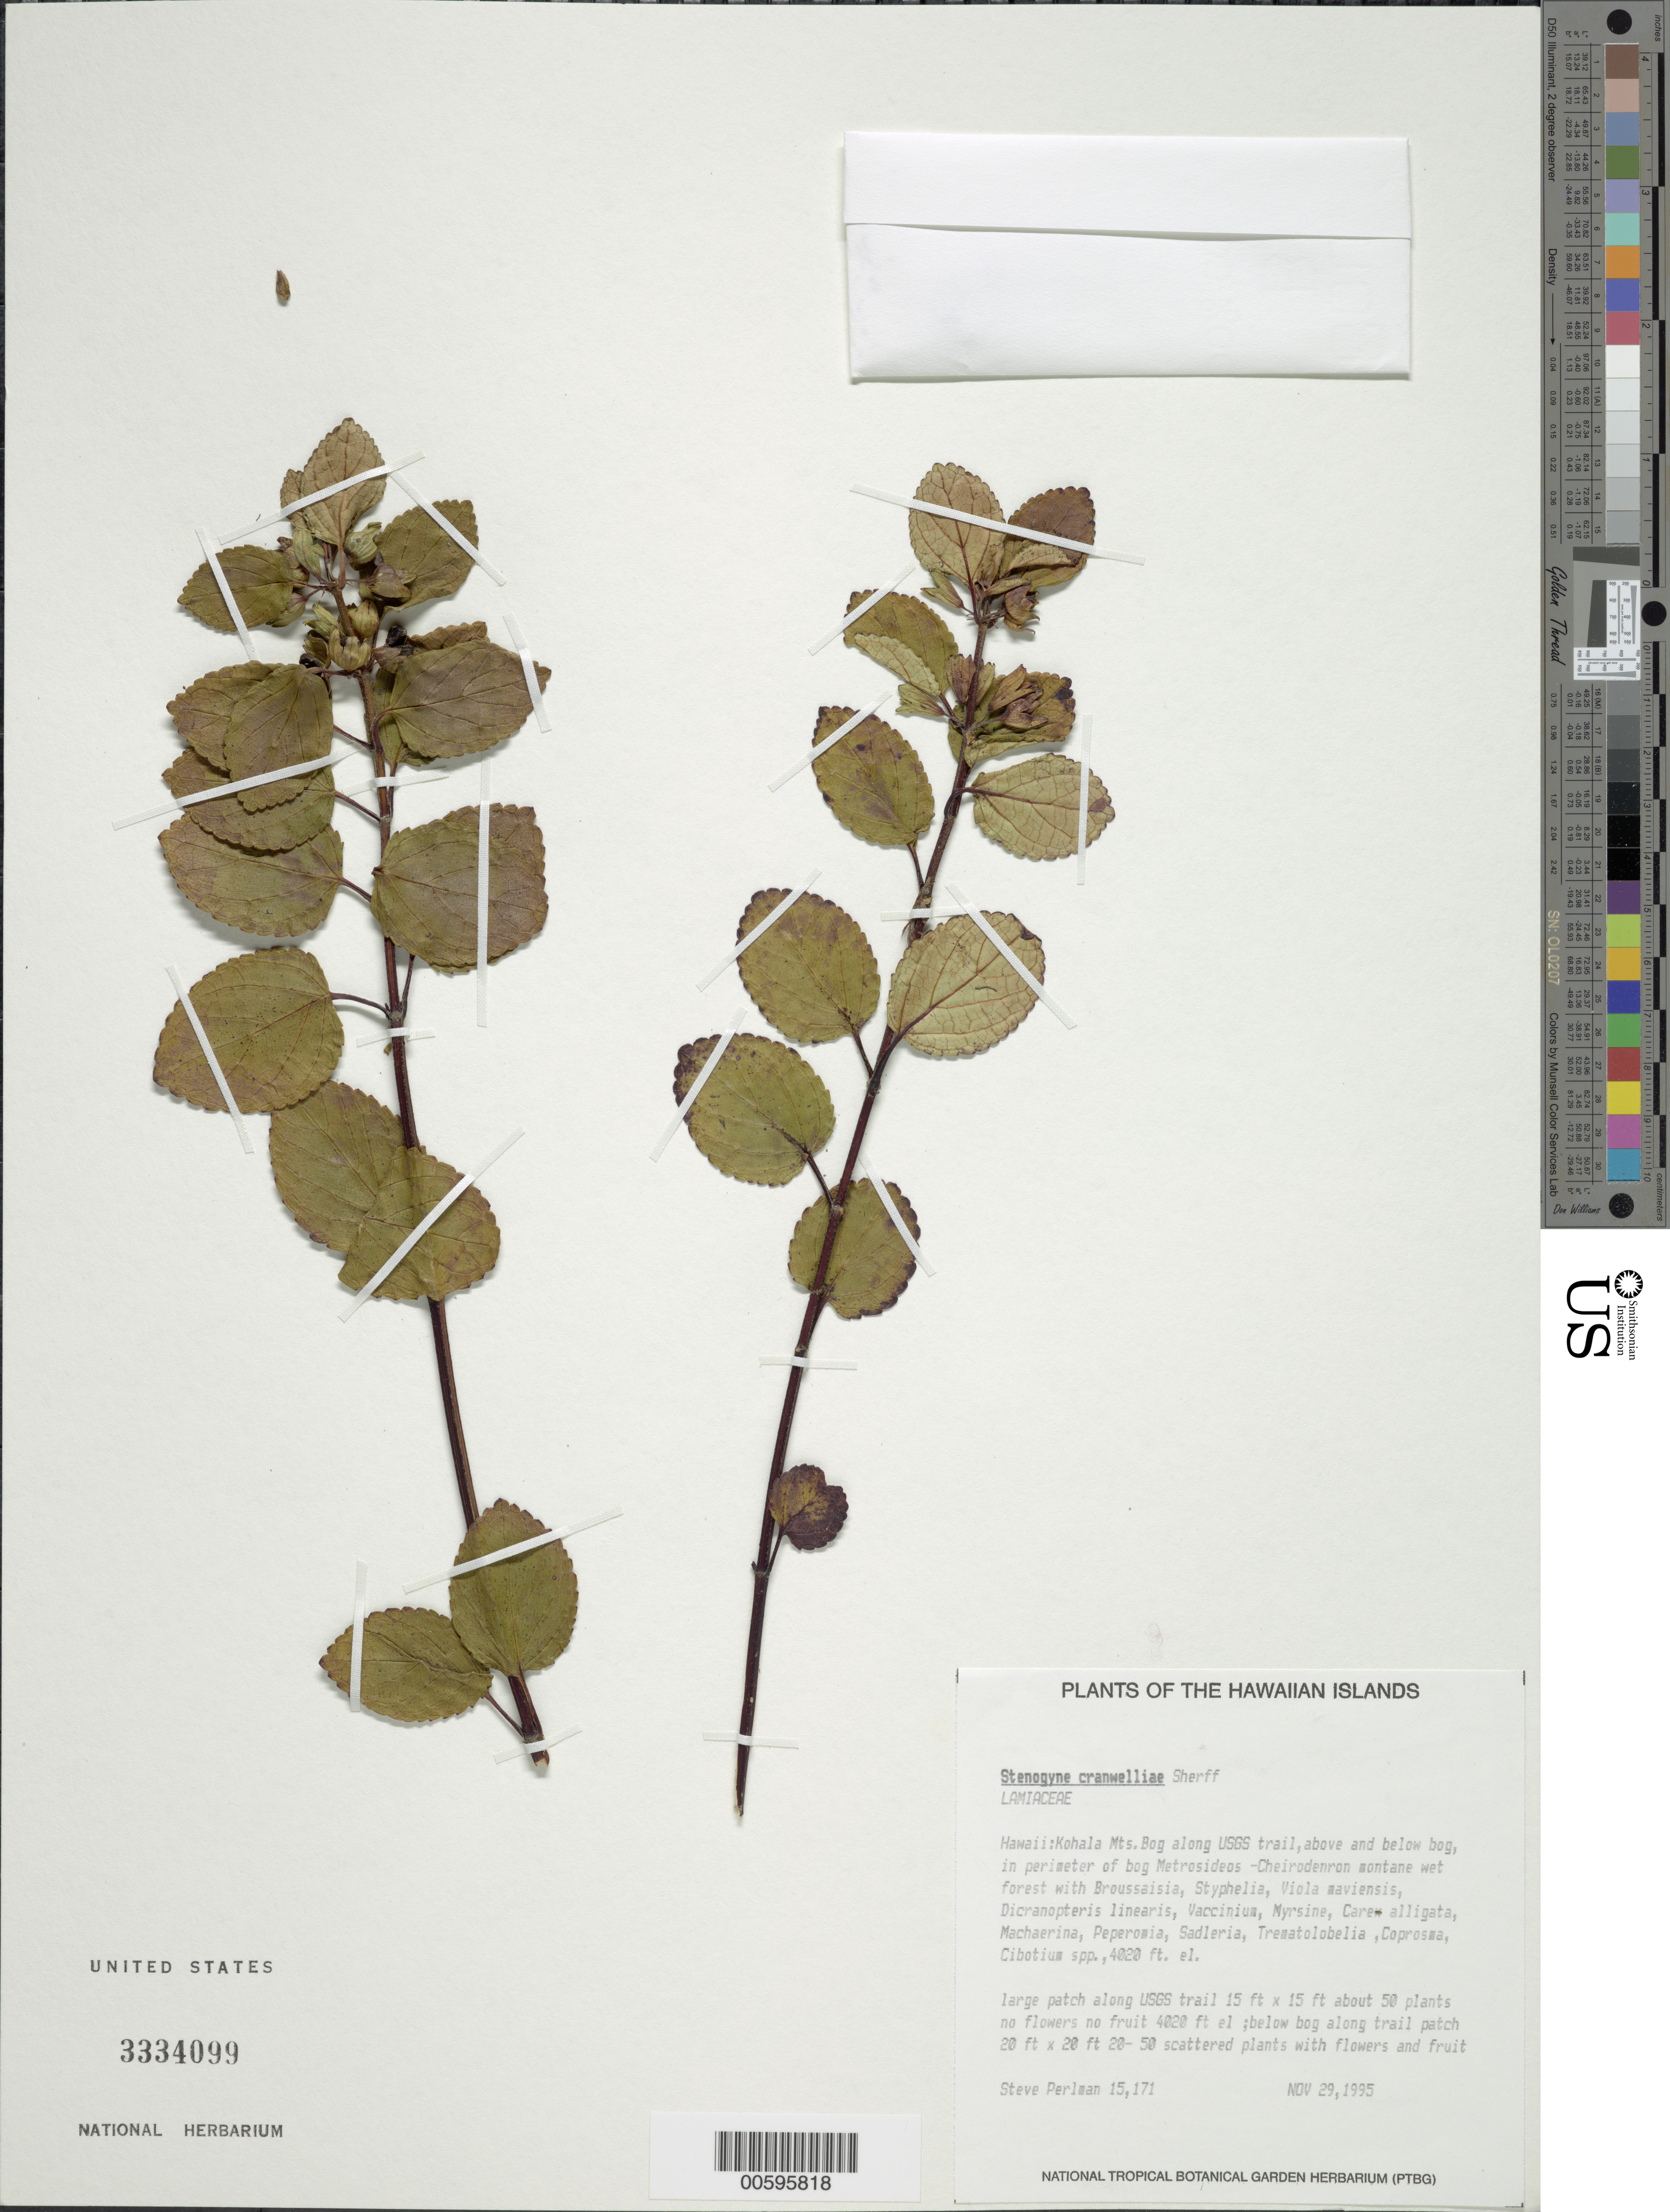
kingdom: Plantae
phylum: Tracheophyta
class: Magnoliopsida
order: Lamiales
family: Lamiaceae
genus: Stenogyne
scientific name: Stenogyne cranwelliae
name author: Sherff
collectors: S. Perlman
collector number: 15171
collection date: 1995-11-29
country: United States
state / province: Hawaii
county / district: Hawaii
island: Hawaii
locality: Hawaiian Islands, Kohala Mts. Bog along USGS trail, above and below bog.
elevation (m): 1225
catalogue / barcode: US 3334099